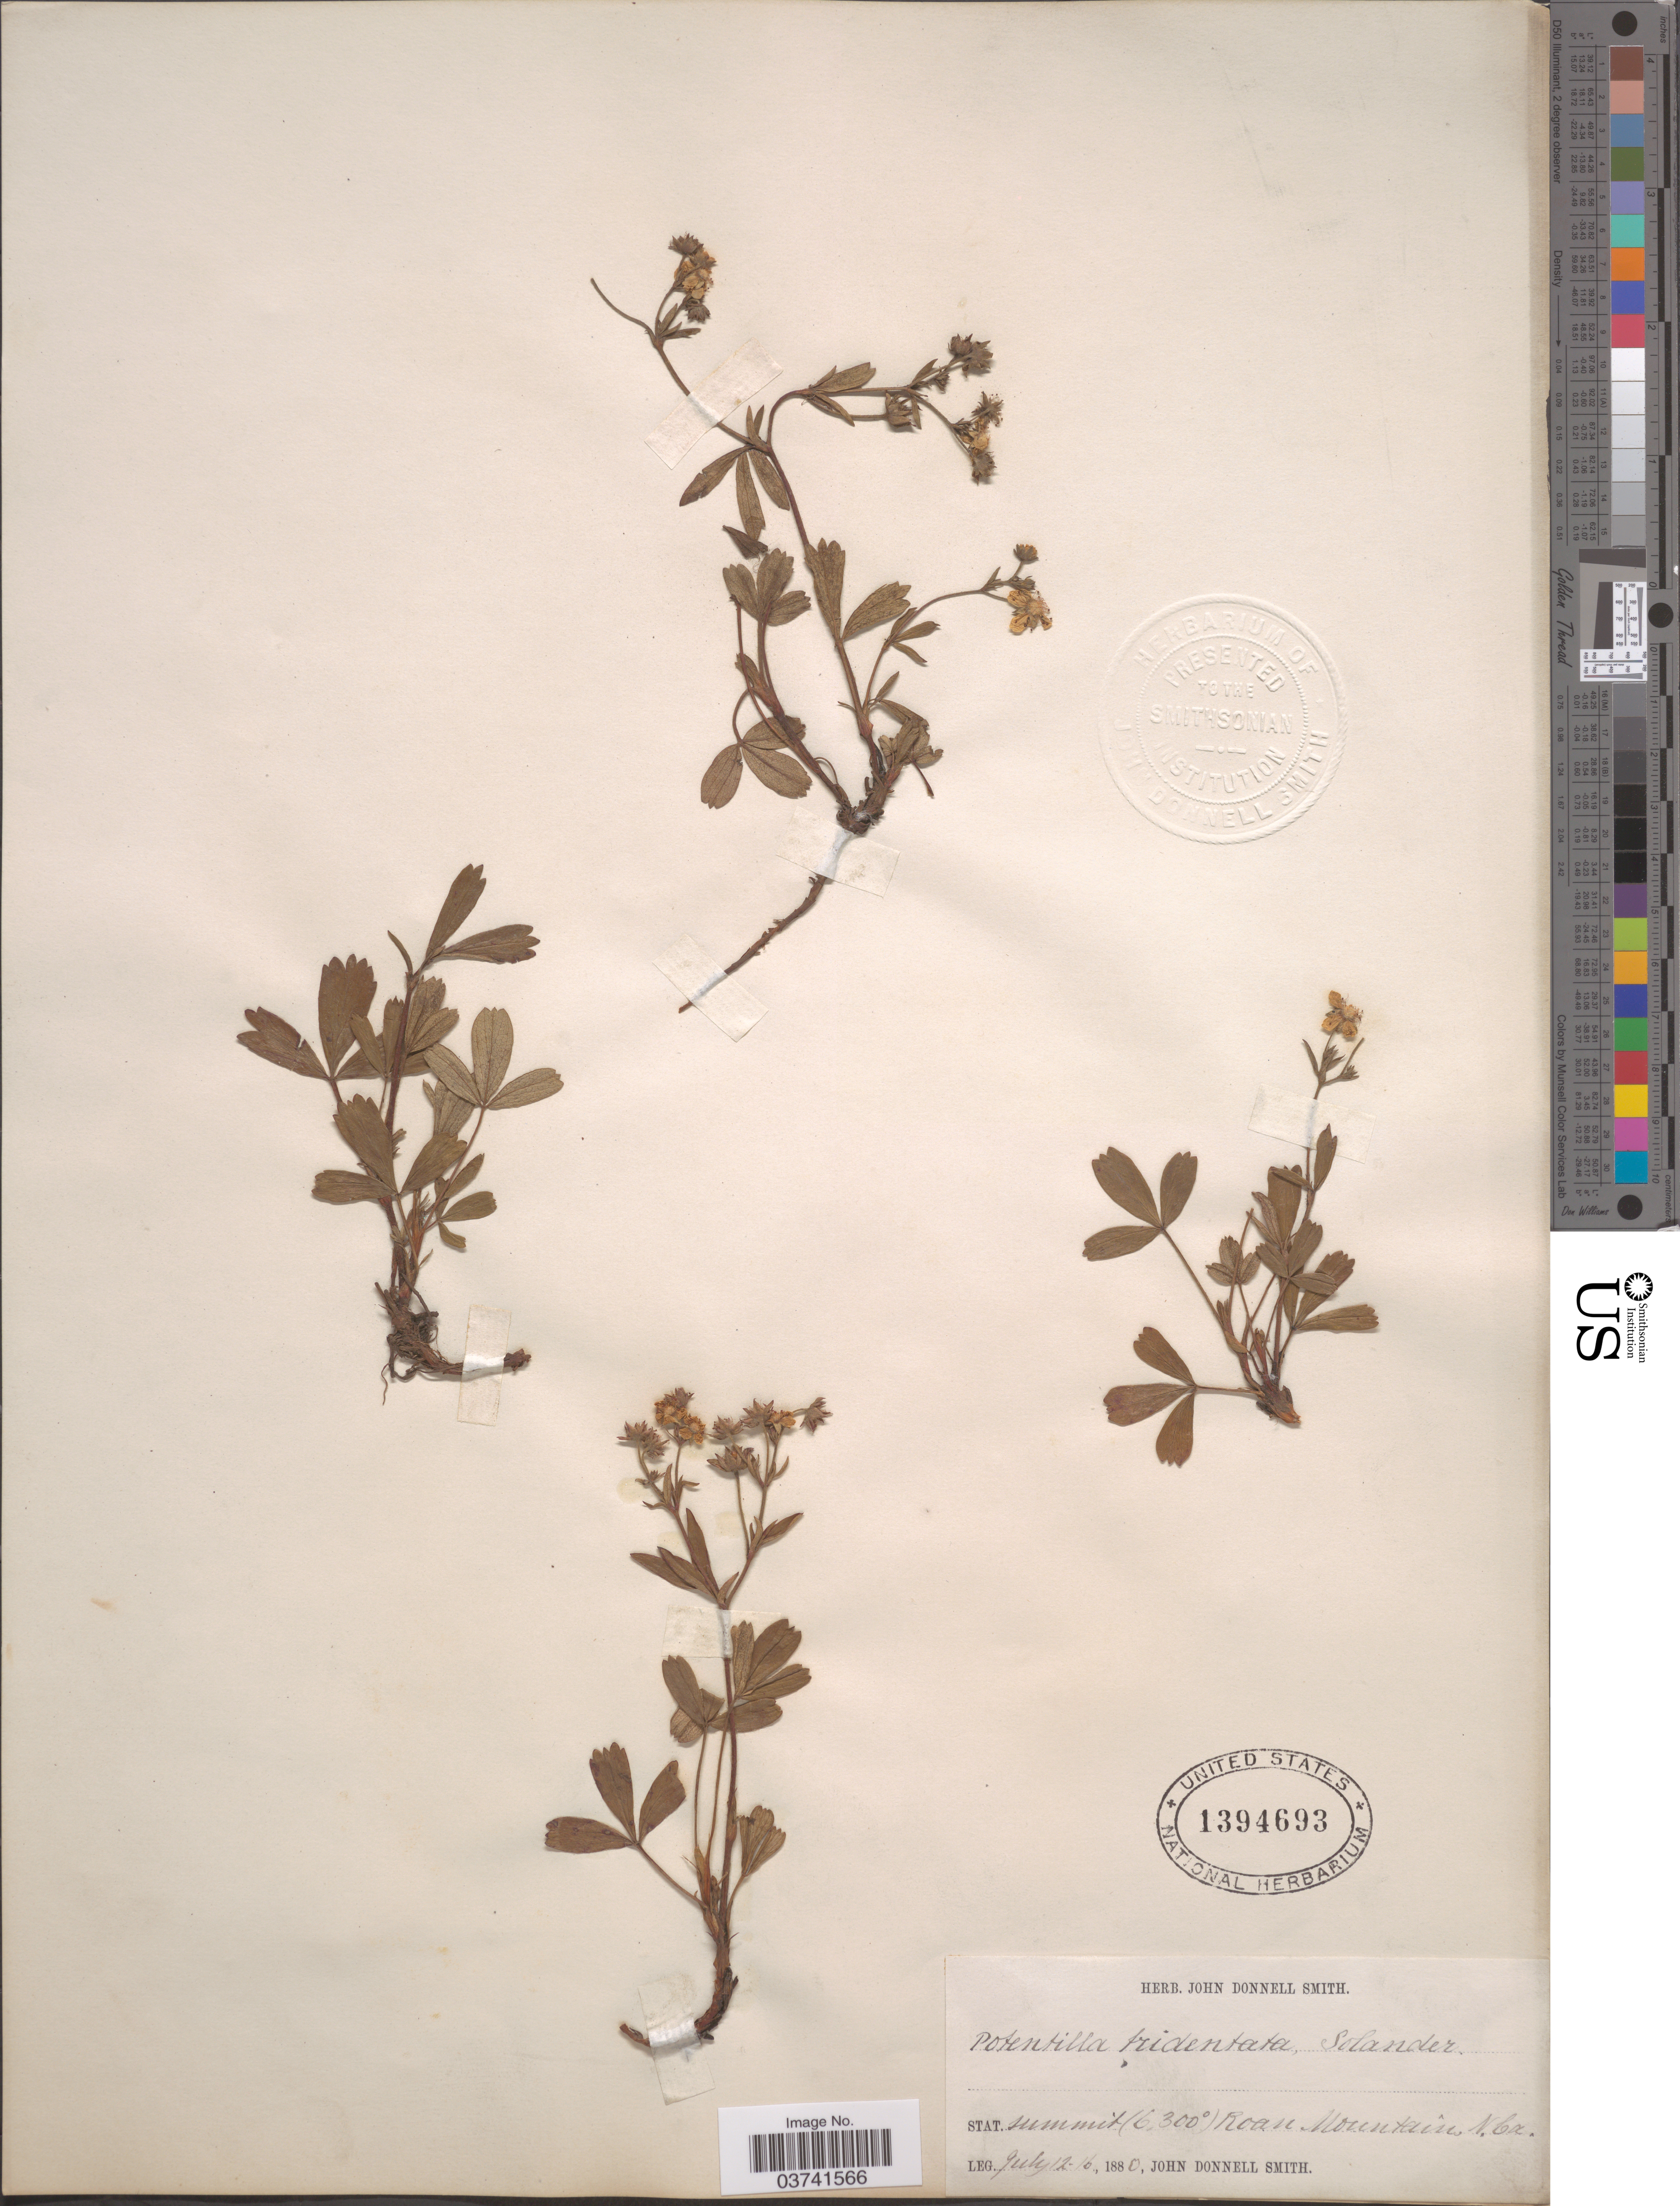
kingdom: Plantae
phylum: Tracheophyta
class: Magnoliopsida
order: Rosales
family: Rosaceae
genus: Potentilla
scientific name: Potentilla tridentata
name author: Aiton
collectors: J. Donnell Smith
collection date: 1880-07-12/1880-07-16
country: United States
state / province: North Carolina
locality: Stat. Summit Roan Mountain.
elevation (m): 1920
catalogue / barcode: US 1394693